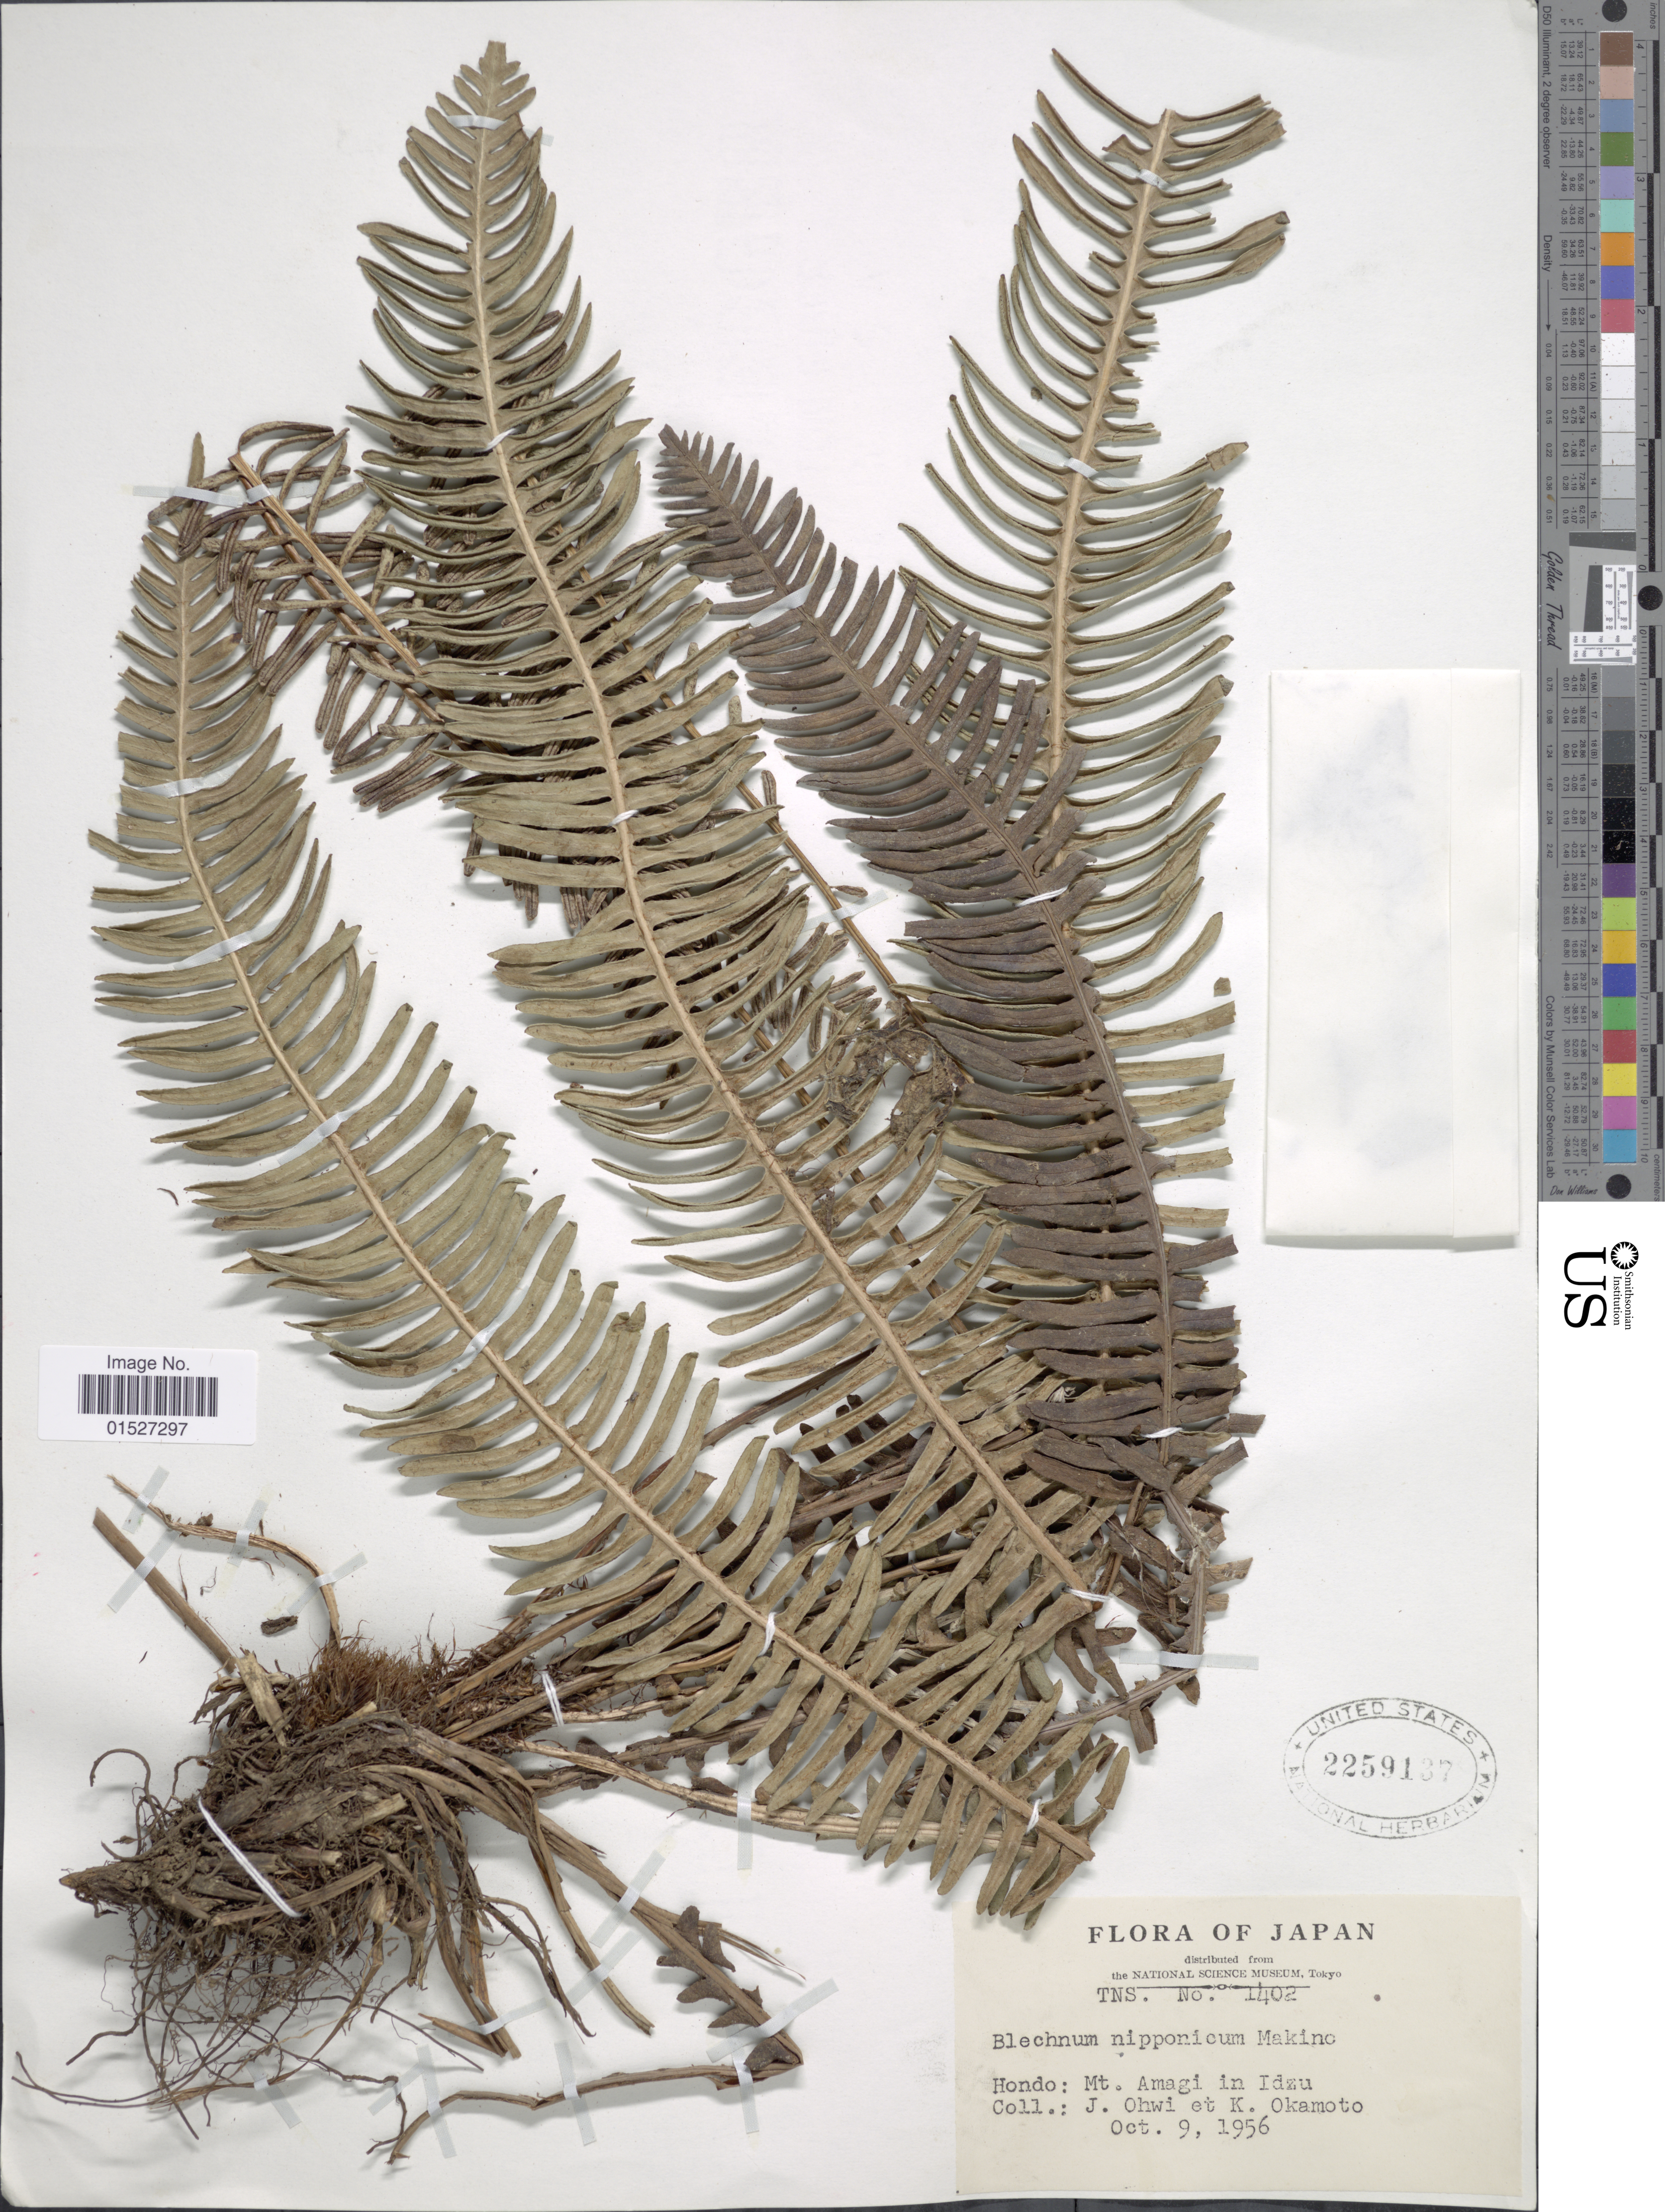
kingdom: Plantae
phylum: Tracheophyta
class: Polypodiopsida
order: Polypodiales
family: Blechnaceae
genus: Blechnum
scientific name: Blechnum nipponicum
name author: (Kunze) Makino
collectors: J. Ohwi & K. Okamoto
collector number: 1402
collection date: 1956-10-09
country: Japan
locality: Hondo: Mt. Amagi in Idzu.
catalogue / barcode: US 2259137